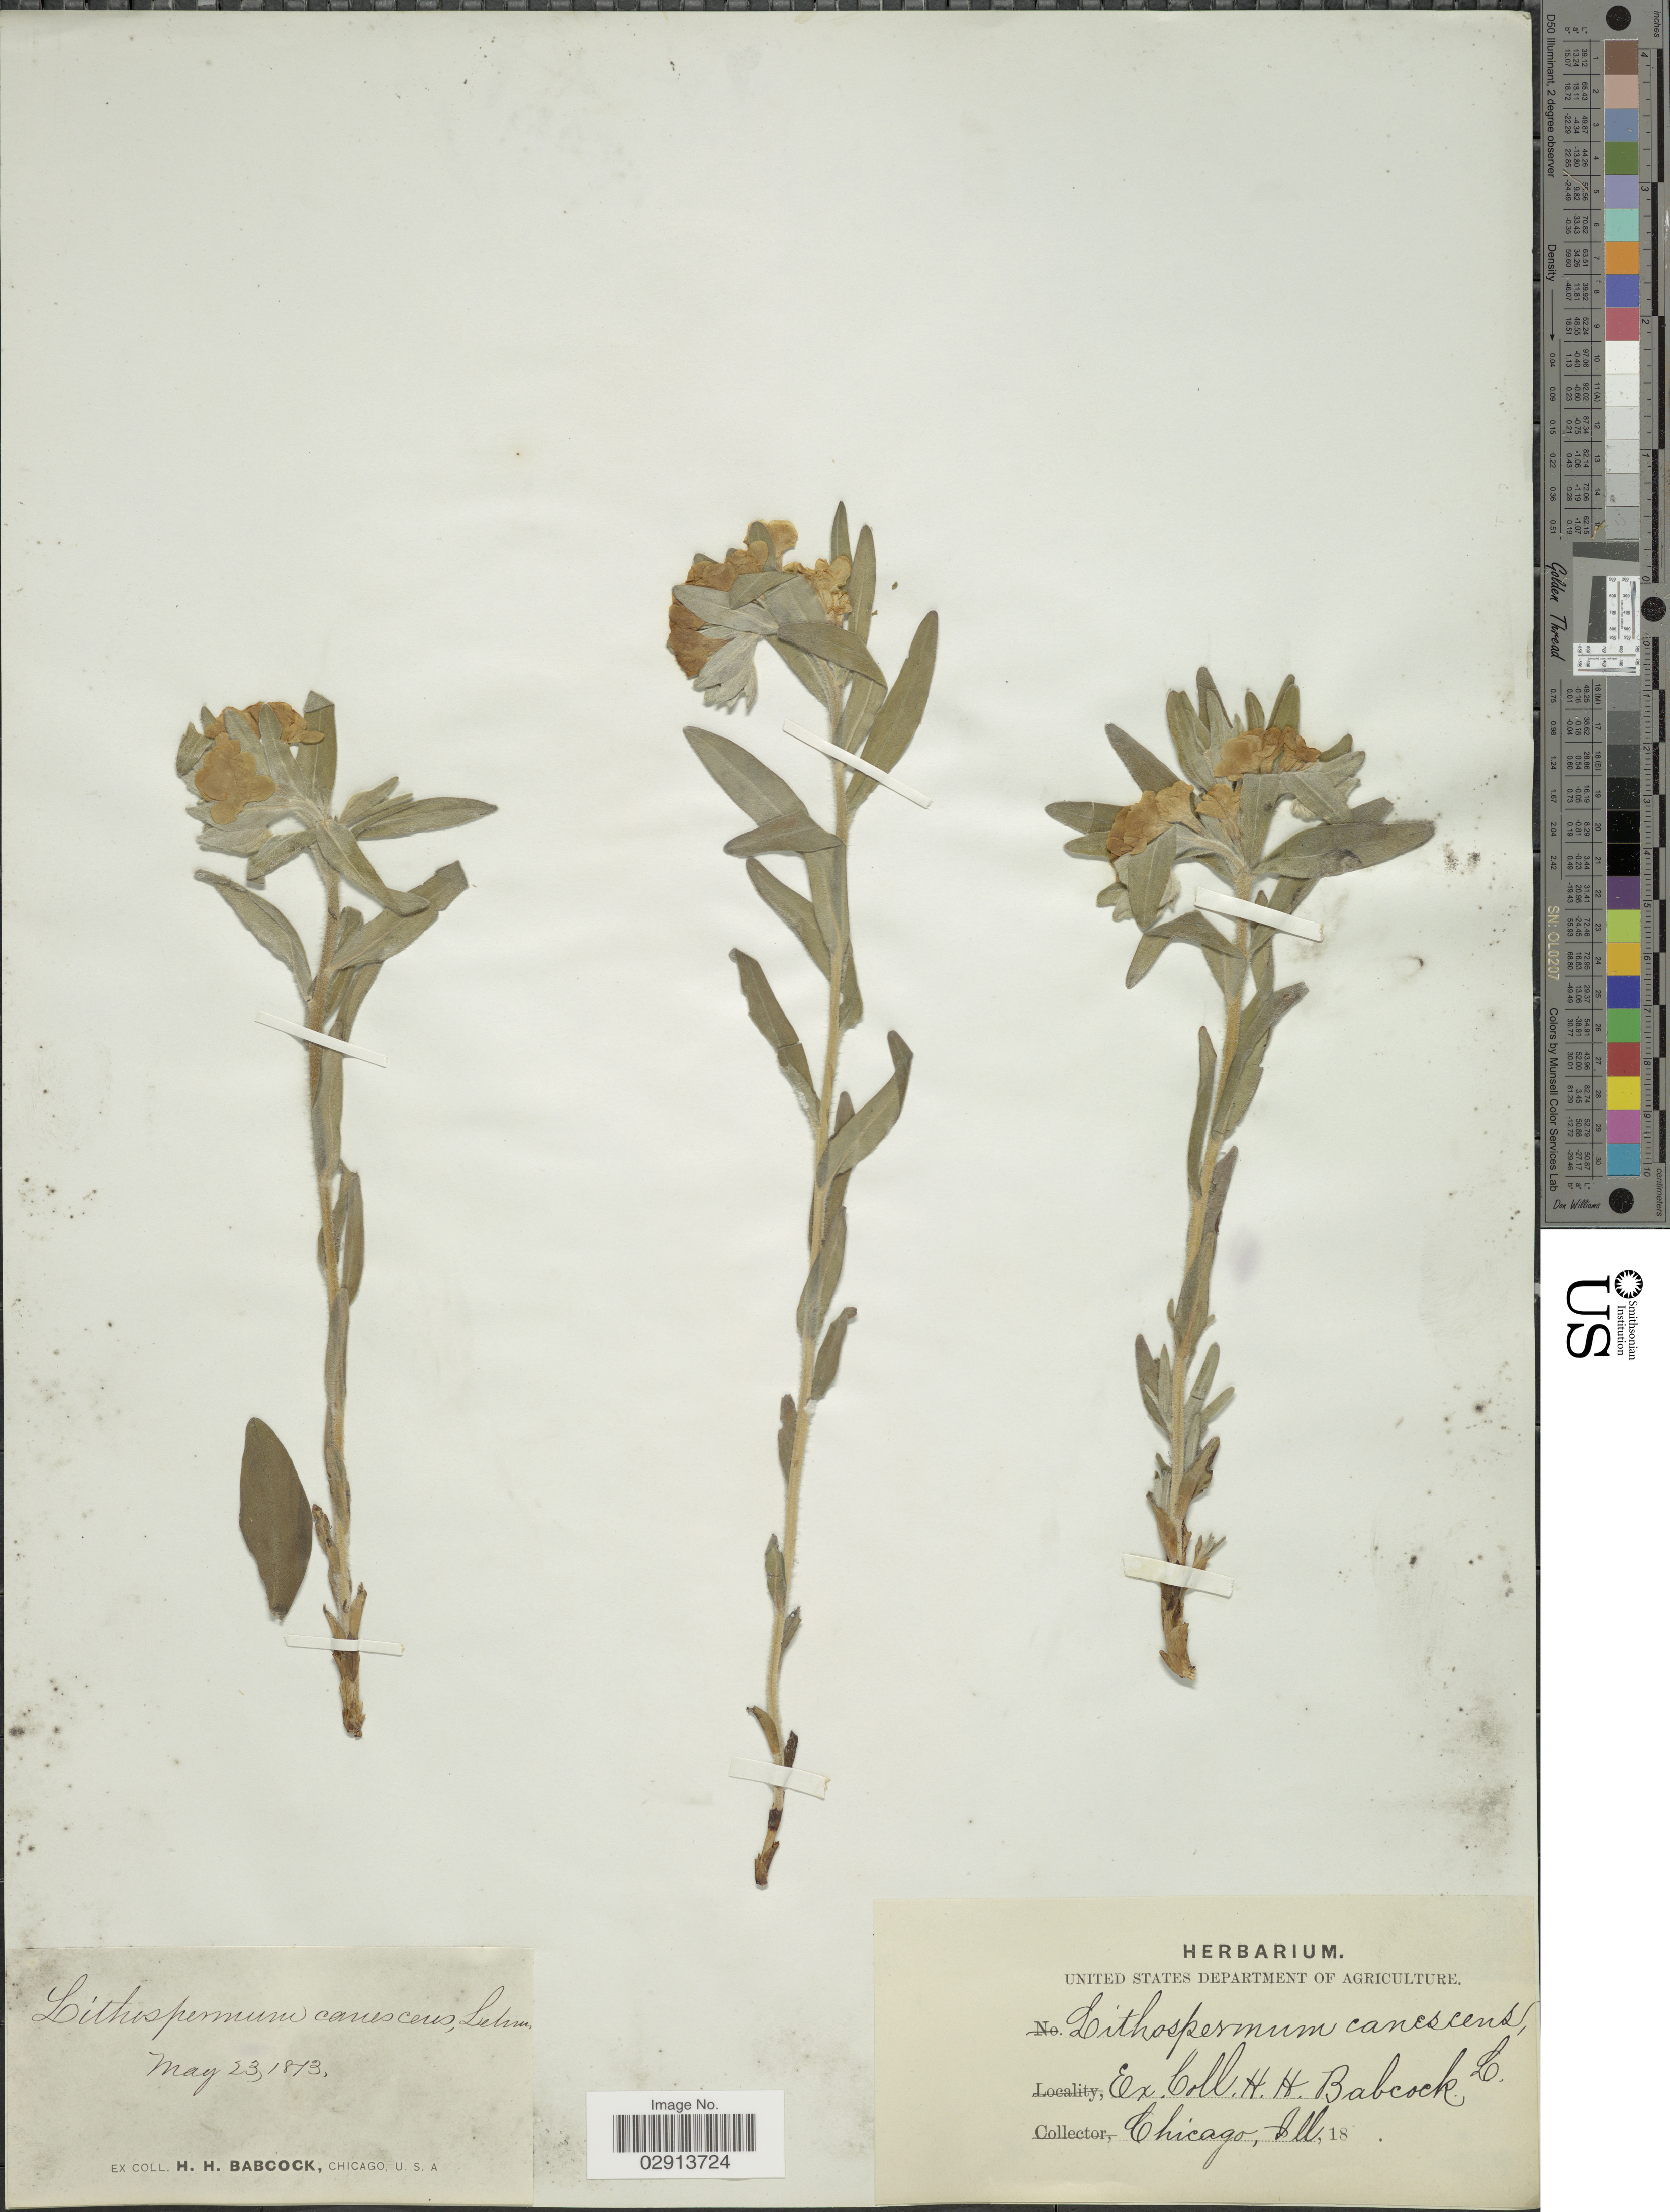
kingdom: Plantae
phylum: Tracheophyta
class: Magnoliopsida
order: Boraginales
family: Boraginaceae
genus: Lithospermum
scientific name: Lithospermum canescens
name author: (Michx.) Lehm.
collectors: H. Babcock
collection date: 1813-05-23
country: United States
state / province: Illinois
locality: Chicago, Ill.